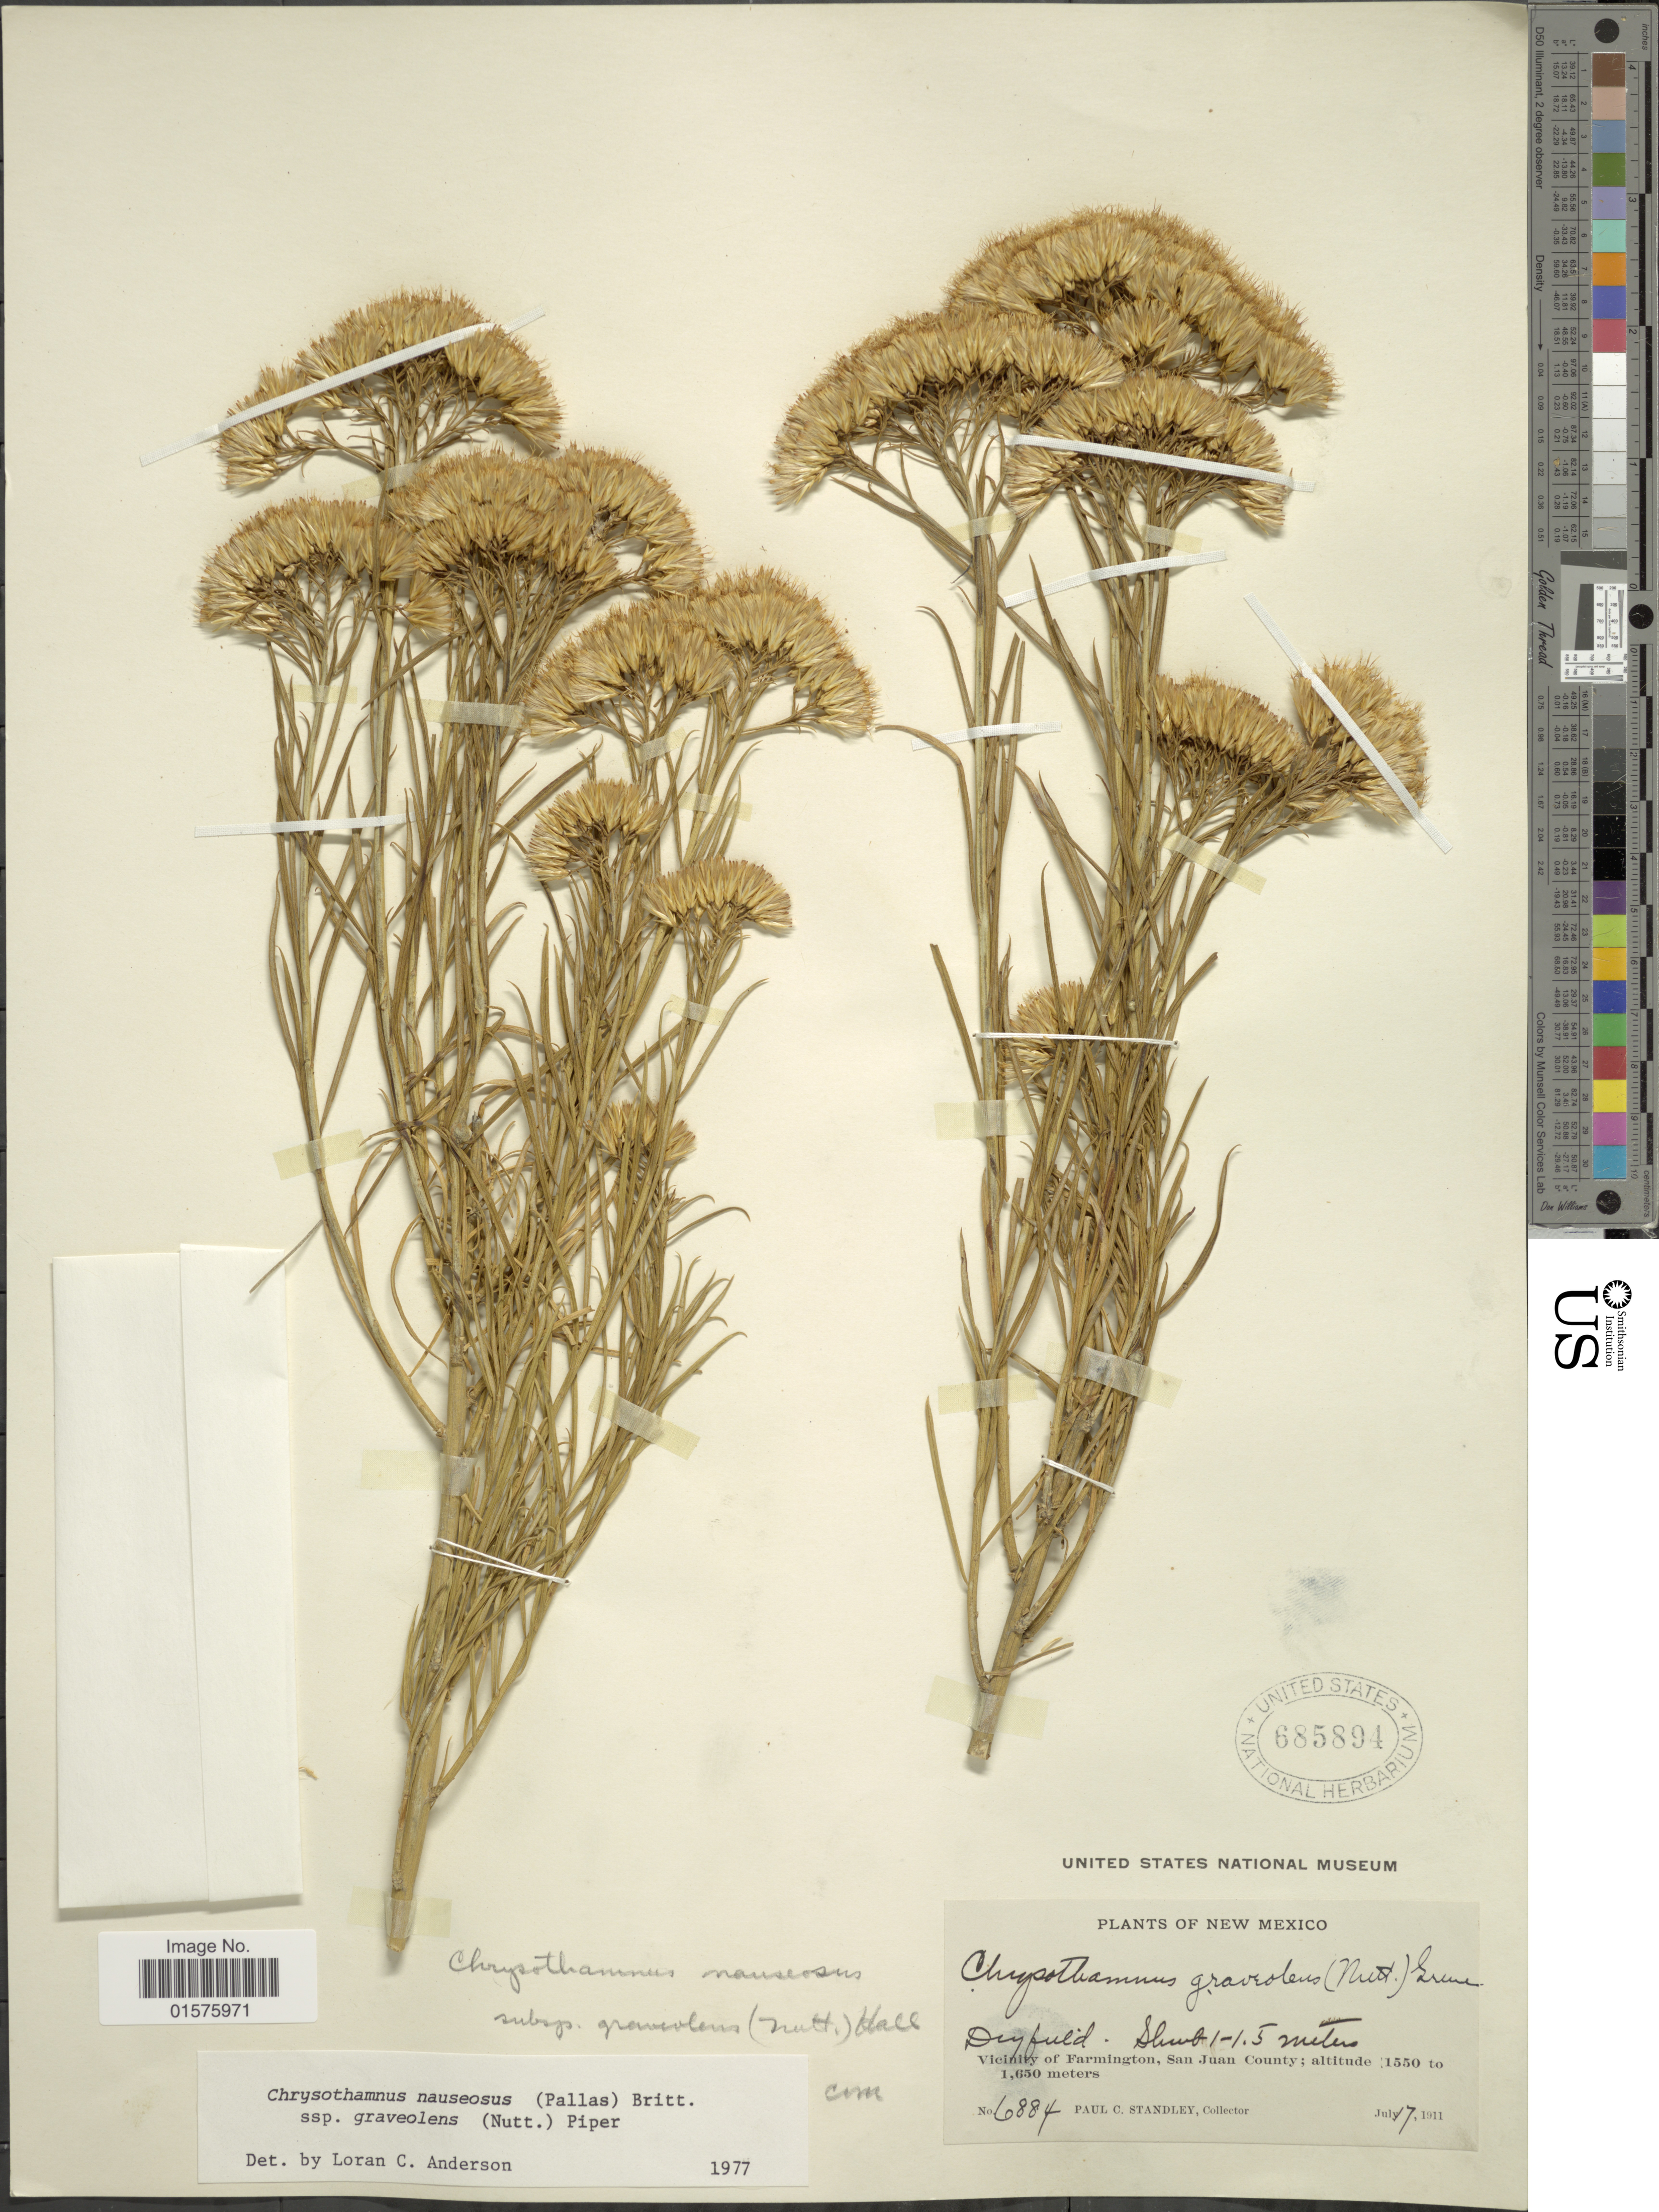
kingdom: Plantae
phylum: Tracheophyta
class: Magnoliopsida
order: Asterales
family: Asteraceae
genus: Ericameria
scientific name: Ericameria nauseosa var. graveolens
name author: (Nutt.) Reveal & Schuyler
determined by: Urbatsch, Lowell E., Curator (LSU), Louisiana State University (UNITED STATES)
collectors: P. C. Standley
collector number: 6884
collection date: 1911-07-17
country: United States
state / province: New Mexico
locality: Vicinity of Farmington, San Juan County.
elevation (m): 1550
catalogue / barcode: US 685894